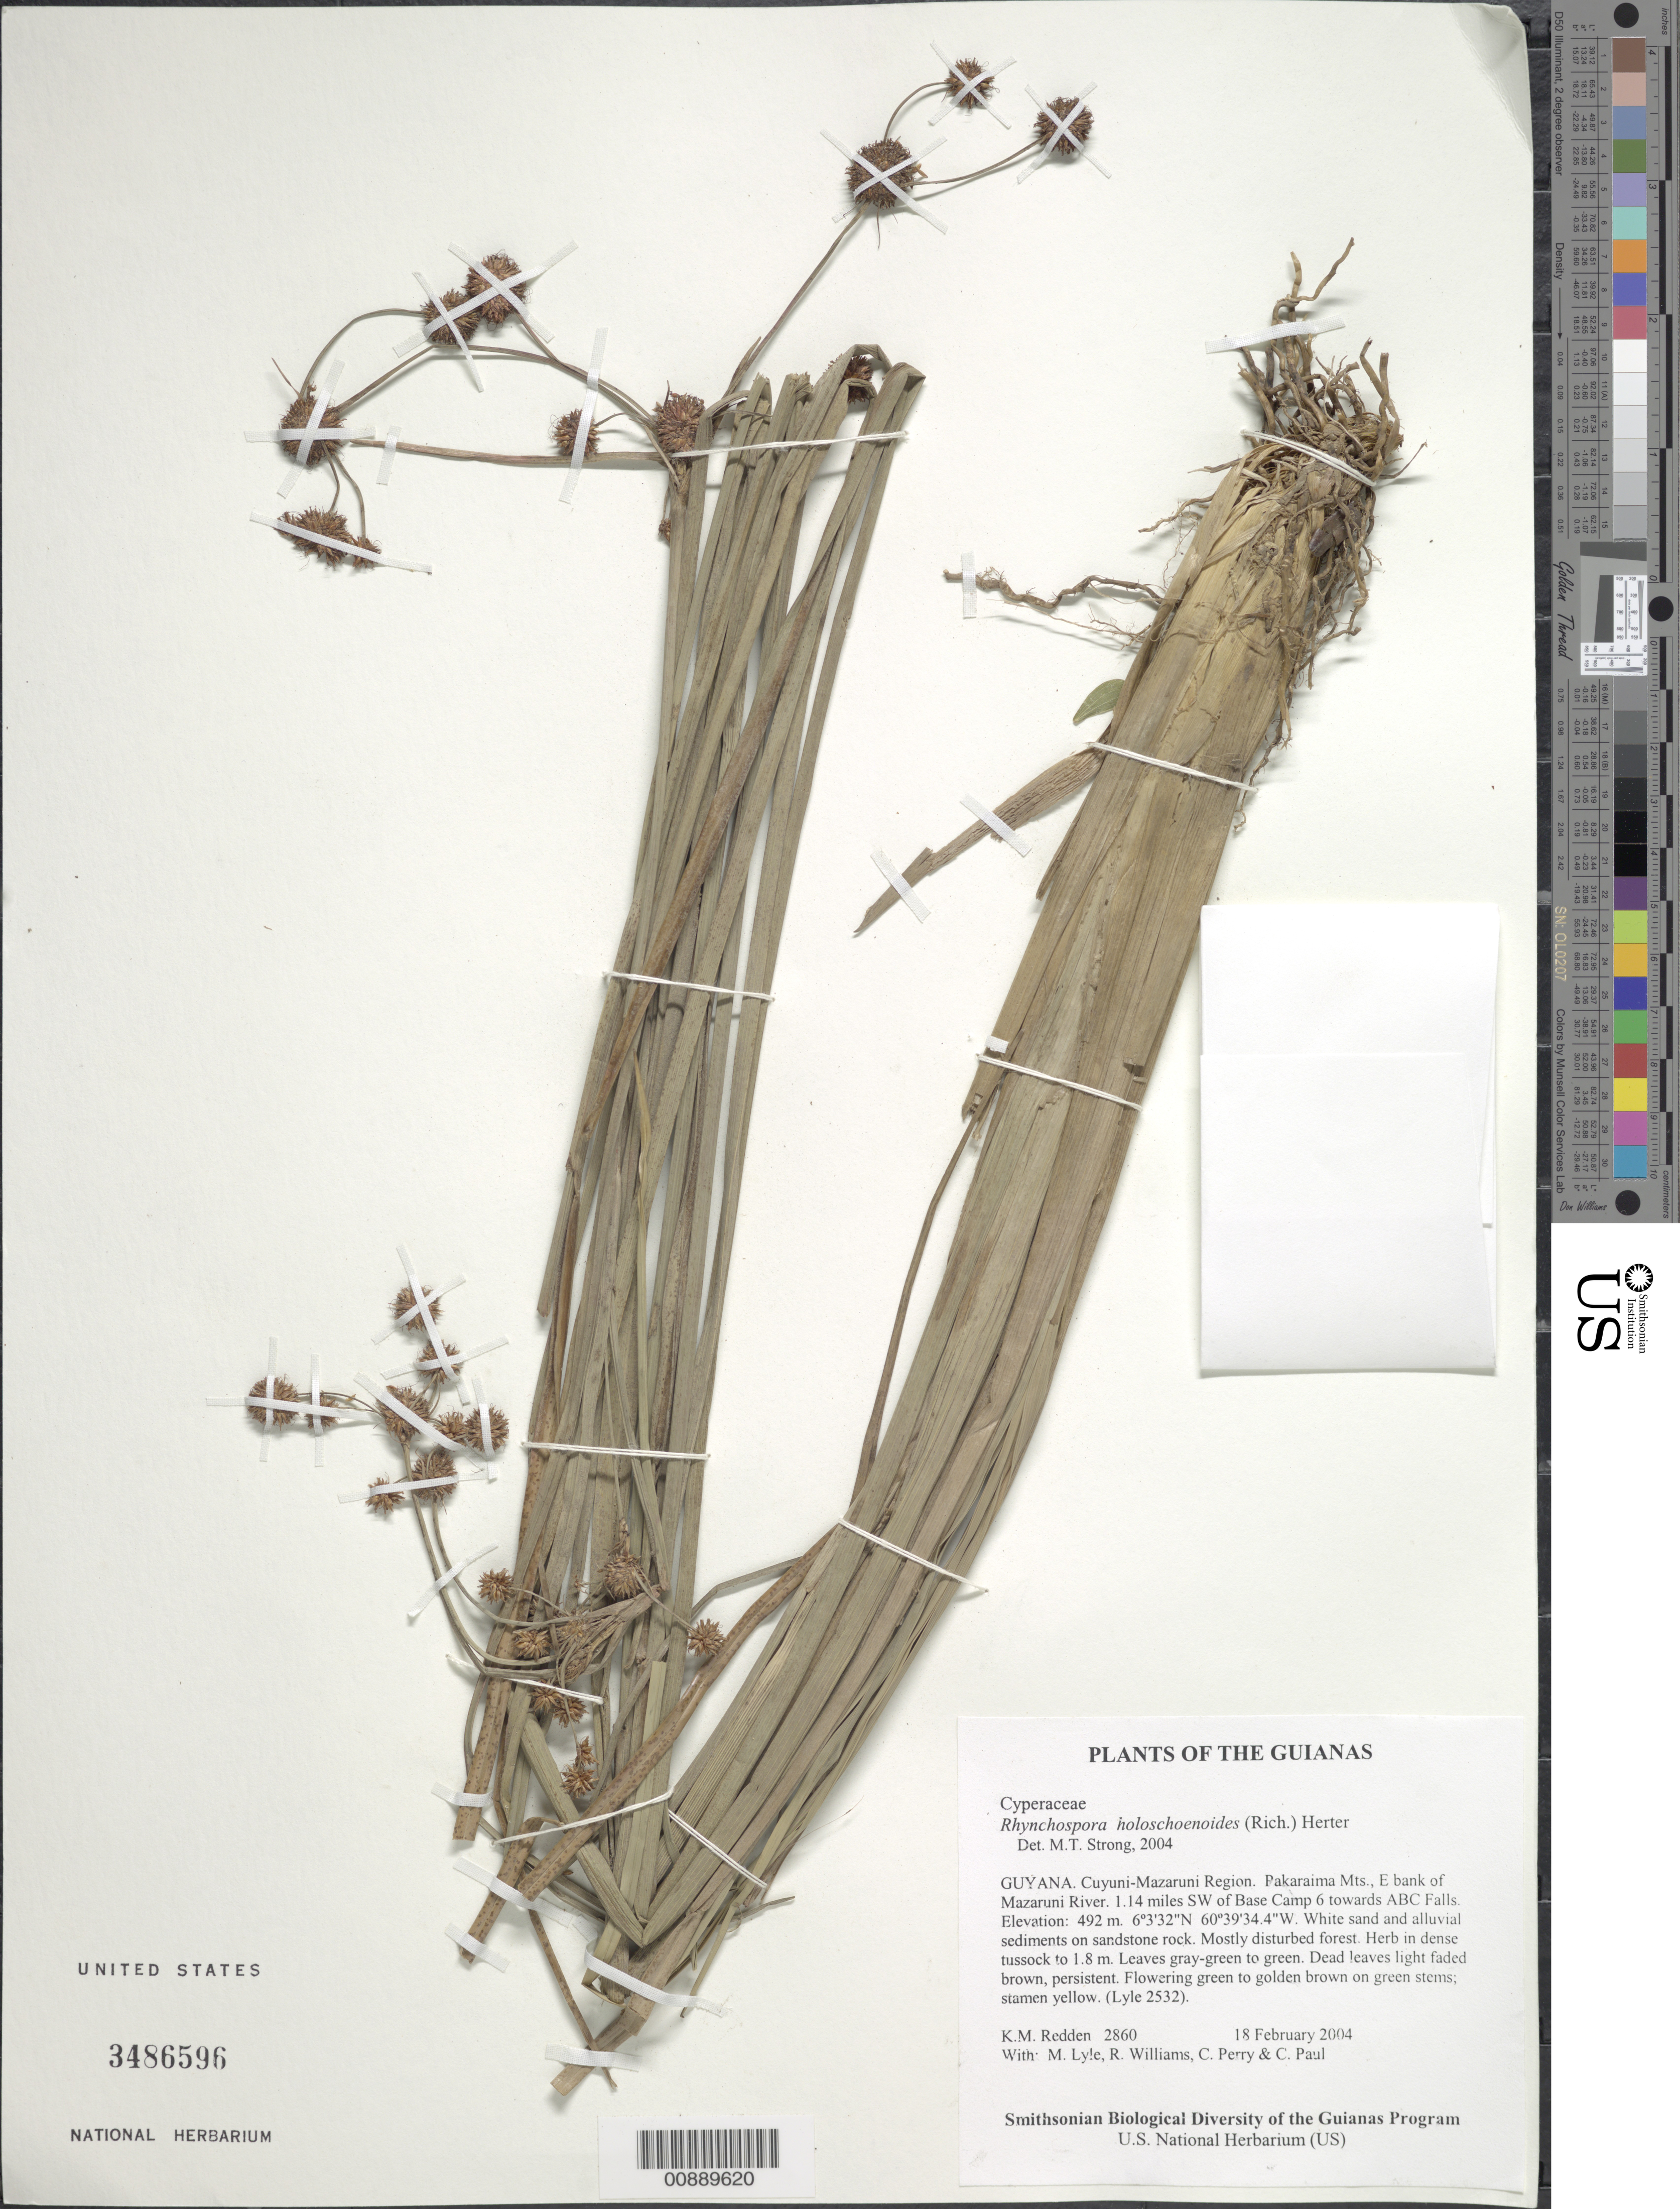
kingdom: Plantae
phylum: Tracheophyta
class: Liliopsida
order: Poales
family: Cyperaceae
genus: Rhynchospora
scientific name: Rhynchospora holoschoenoides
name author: (Rich.) Herter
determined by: Strong, M. T., (US), Smithsonian Institution - National Museum of Natural History (UNITED STATES)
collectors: K. M. Redden, M. Lyle, R. Williams, C. Perry & C. Paul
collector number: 2860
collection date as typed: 18 February 2004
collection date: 2004-02-18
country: Guyana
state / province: Cuyuni-Mazaruni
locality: Pakaraima Mts., E bank of Mazaruni River. 1.14 miles SW of Base Camp 6 towards ABC Falls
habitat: White sand and alluvial sediments on sandstone rock. Mostly disturbed forest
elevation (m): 492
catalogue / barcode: US 3486596